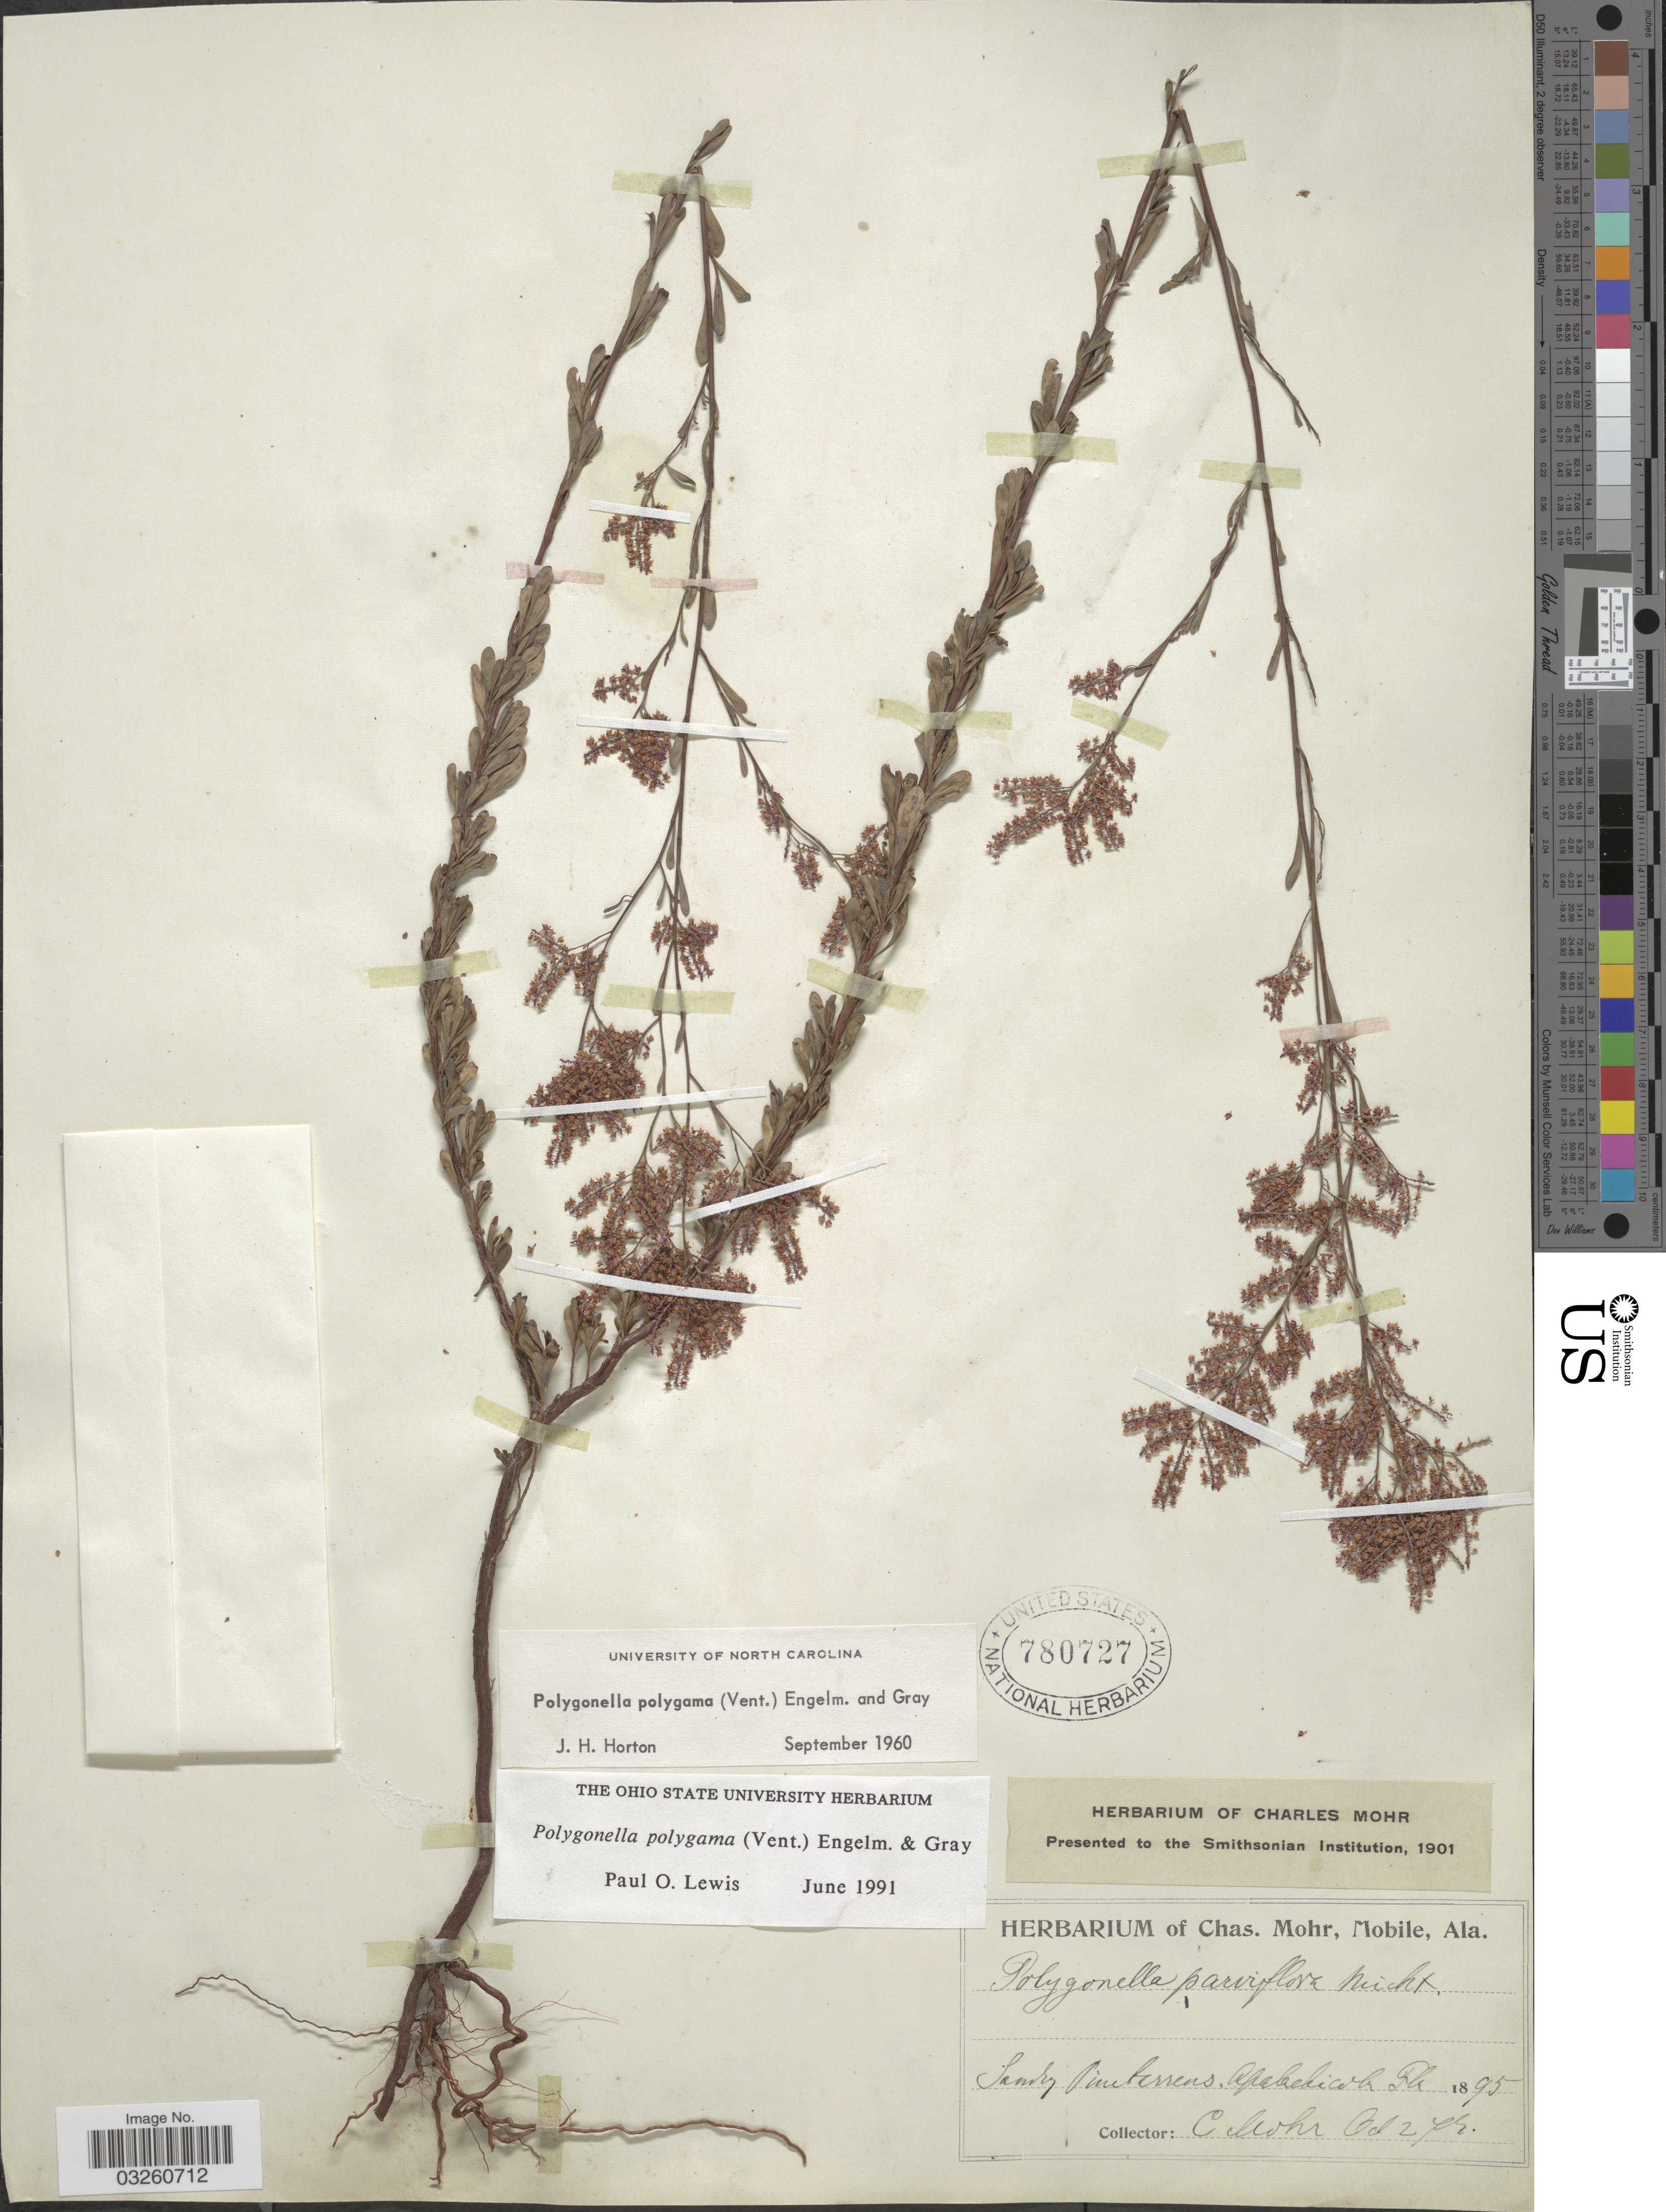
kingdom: Plantae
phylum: Tracheophyta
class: Magnoliopsida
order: Caryophyllales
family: Polygonaceae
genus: Polygonella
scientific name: Polygonella polygama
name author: (Vent.) Engelm. & A. Gray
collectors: Mohr, C. T. (herbarium)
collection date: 1895-10-27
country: United States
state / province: Florida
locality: Apalachicola.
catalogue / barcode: US 780727